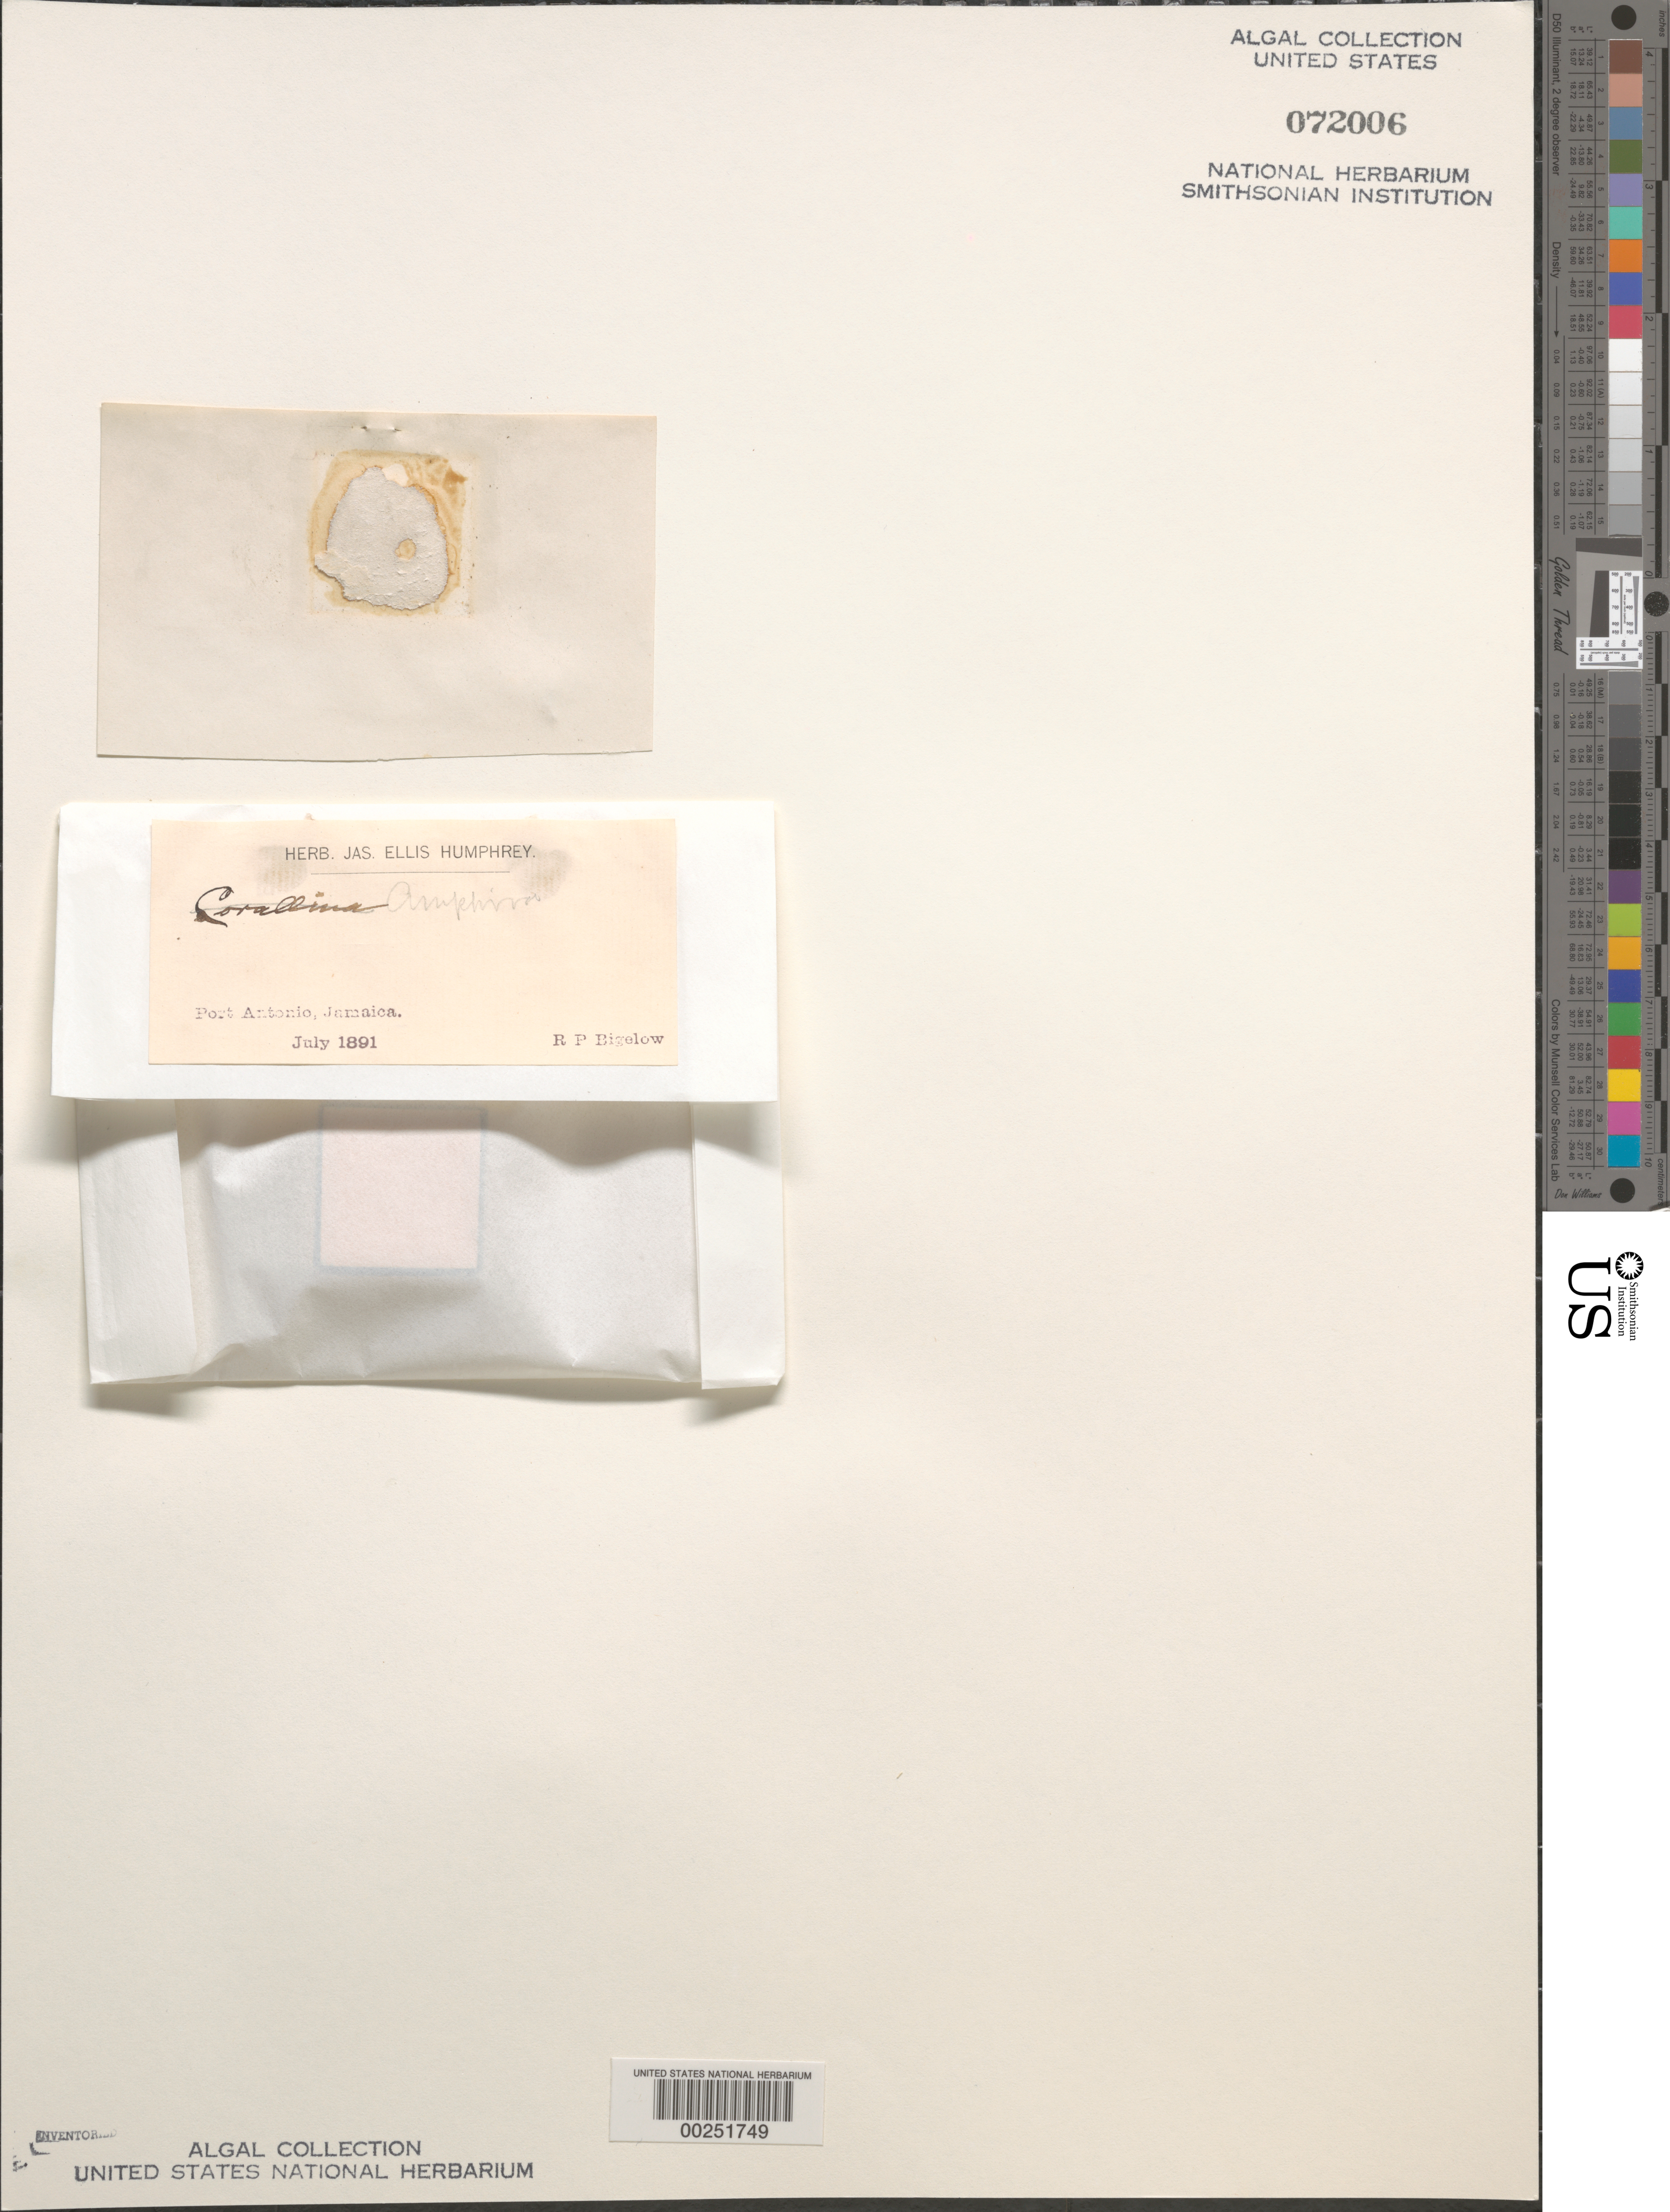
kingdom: Plantae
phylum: Rhodophyta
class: Florideophyceae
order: Corallinales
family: Lithophyllaceae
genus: Amphiroa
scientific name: Amphiroa sp.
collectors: R. Bigelow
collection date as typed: Jul 1891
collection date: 1891-07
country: Jamaica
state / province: Portland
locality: Port antonio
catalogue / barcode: US 72006